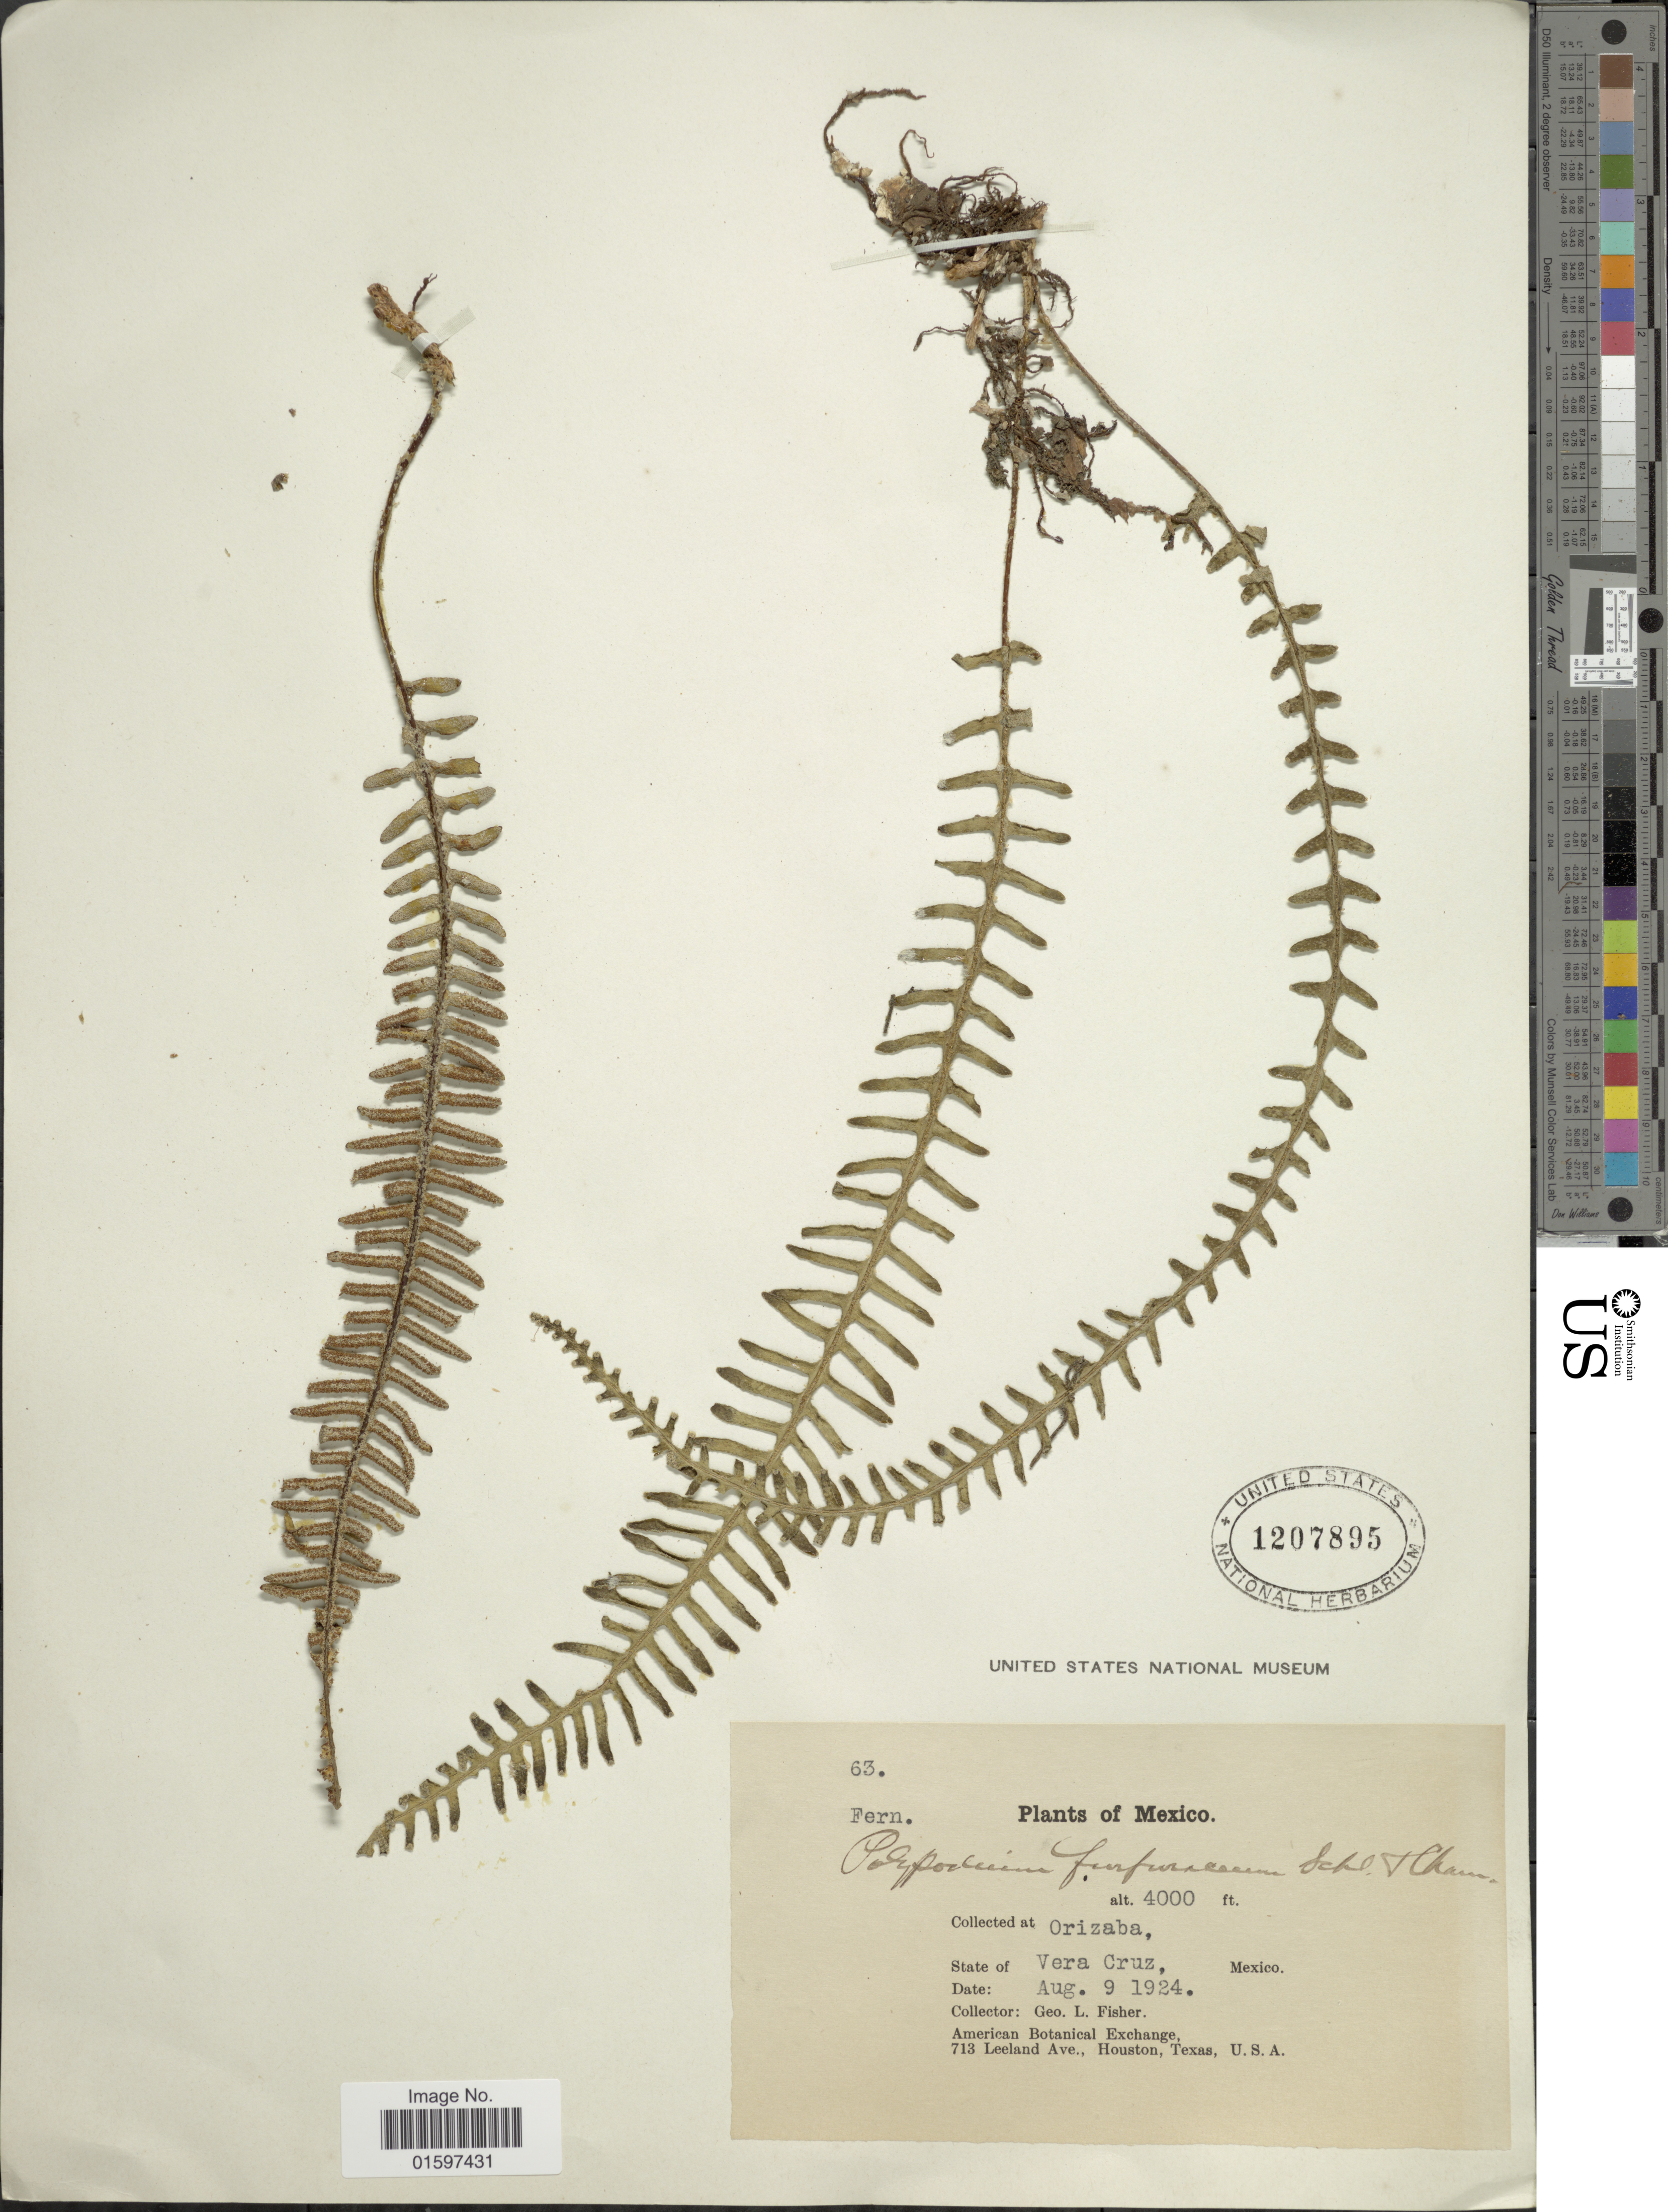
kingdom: Plantae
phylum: Tracheophyta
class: Polypodiopsida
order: Polypodiales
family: Polypodiaceae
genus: Pleopeltis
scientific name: Pleopeltis furfuracea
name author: (Schltdl. & Cham.) A.R. Sm. & Tejero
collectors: G. L. Fisher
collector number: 63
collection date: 1924-08-09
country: Mexico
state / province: Veracruz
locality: Mexico, Orizaba, State of Vera Cruz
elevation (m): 1219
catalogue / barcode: US 1207895